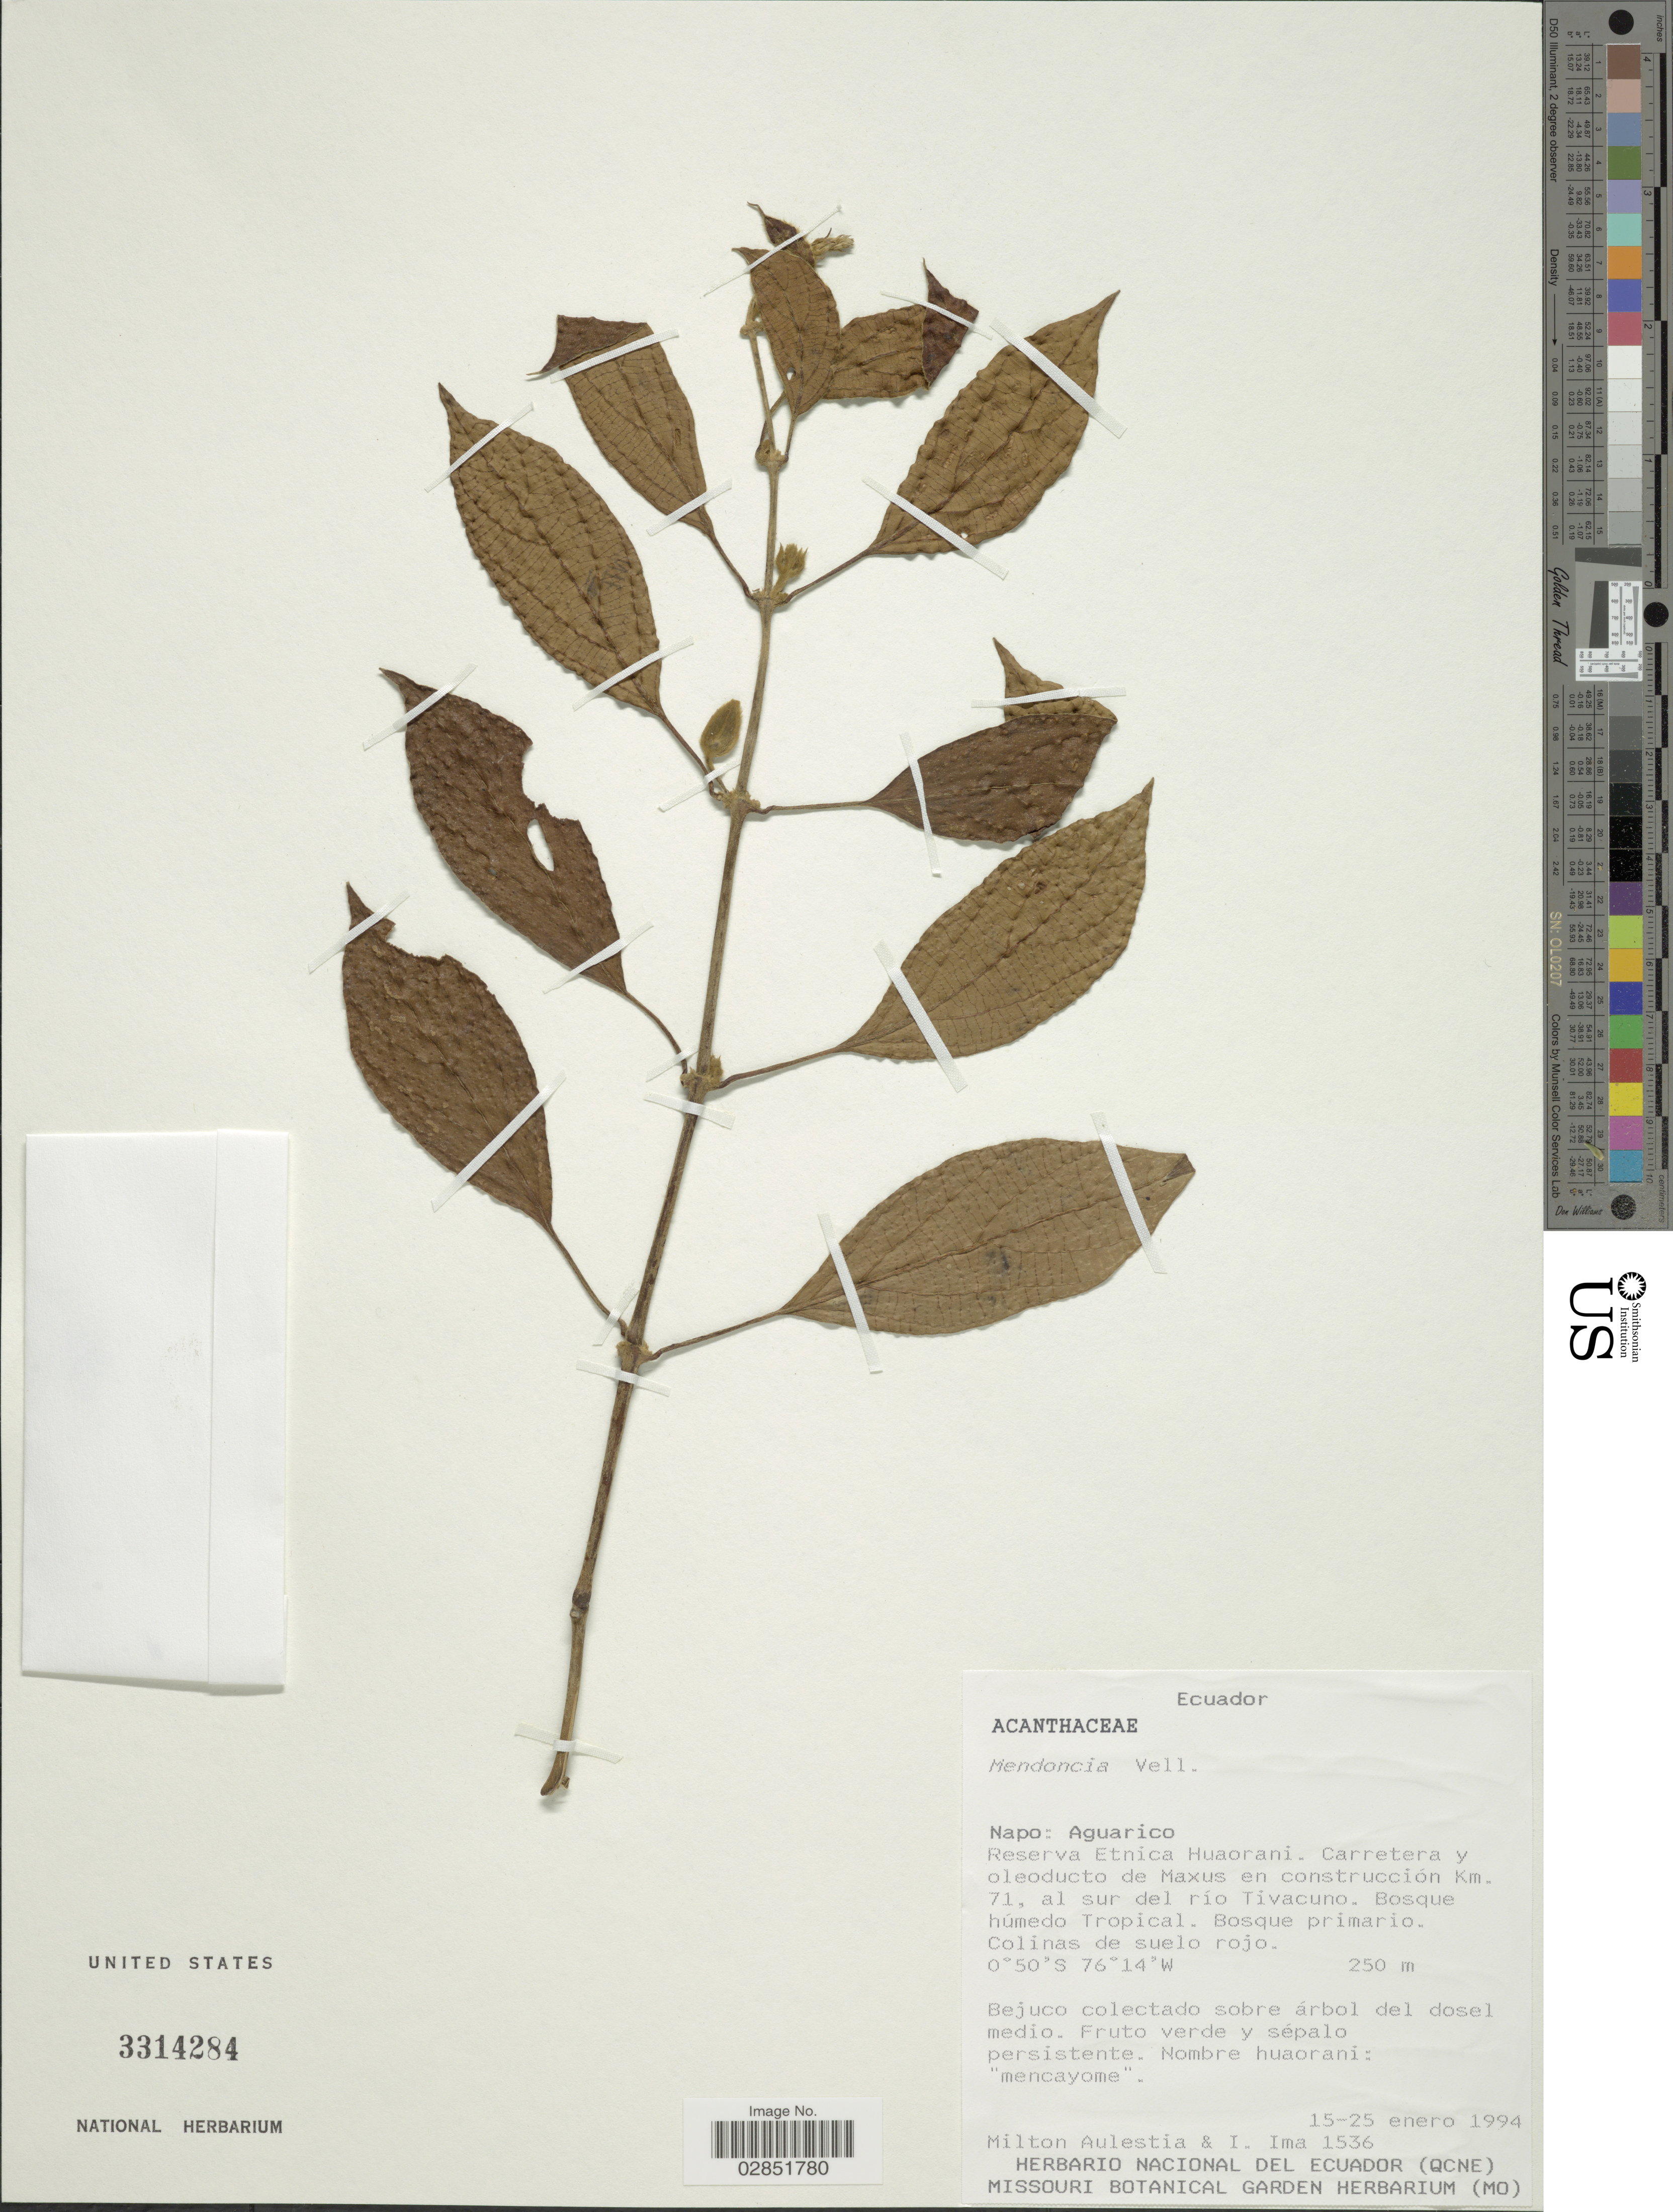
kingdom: Plantae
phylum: Tracheophyta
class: Magnoliopsida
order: Lamiales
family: Acanthaceae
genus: Mendoncia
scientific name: Mendoncia sp.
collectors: M. Aulestia & I. Ima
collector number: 1536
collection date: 1994-01-15/1994-01-25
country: Ecuador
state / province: Napo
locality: Aguarico. Reserva Etnica Huaorani. Carretera y oleoducto de Maxus en construcción Km. 71, al sur del río Tivacuno.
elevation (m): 250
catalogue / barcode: US 3314284